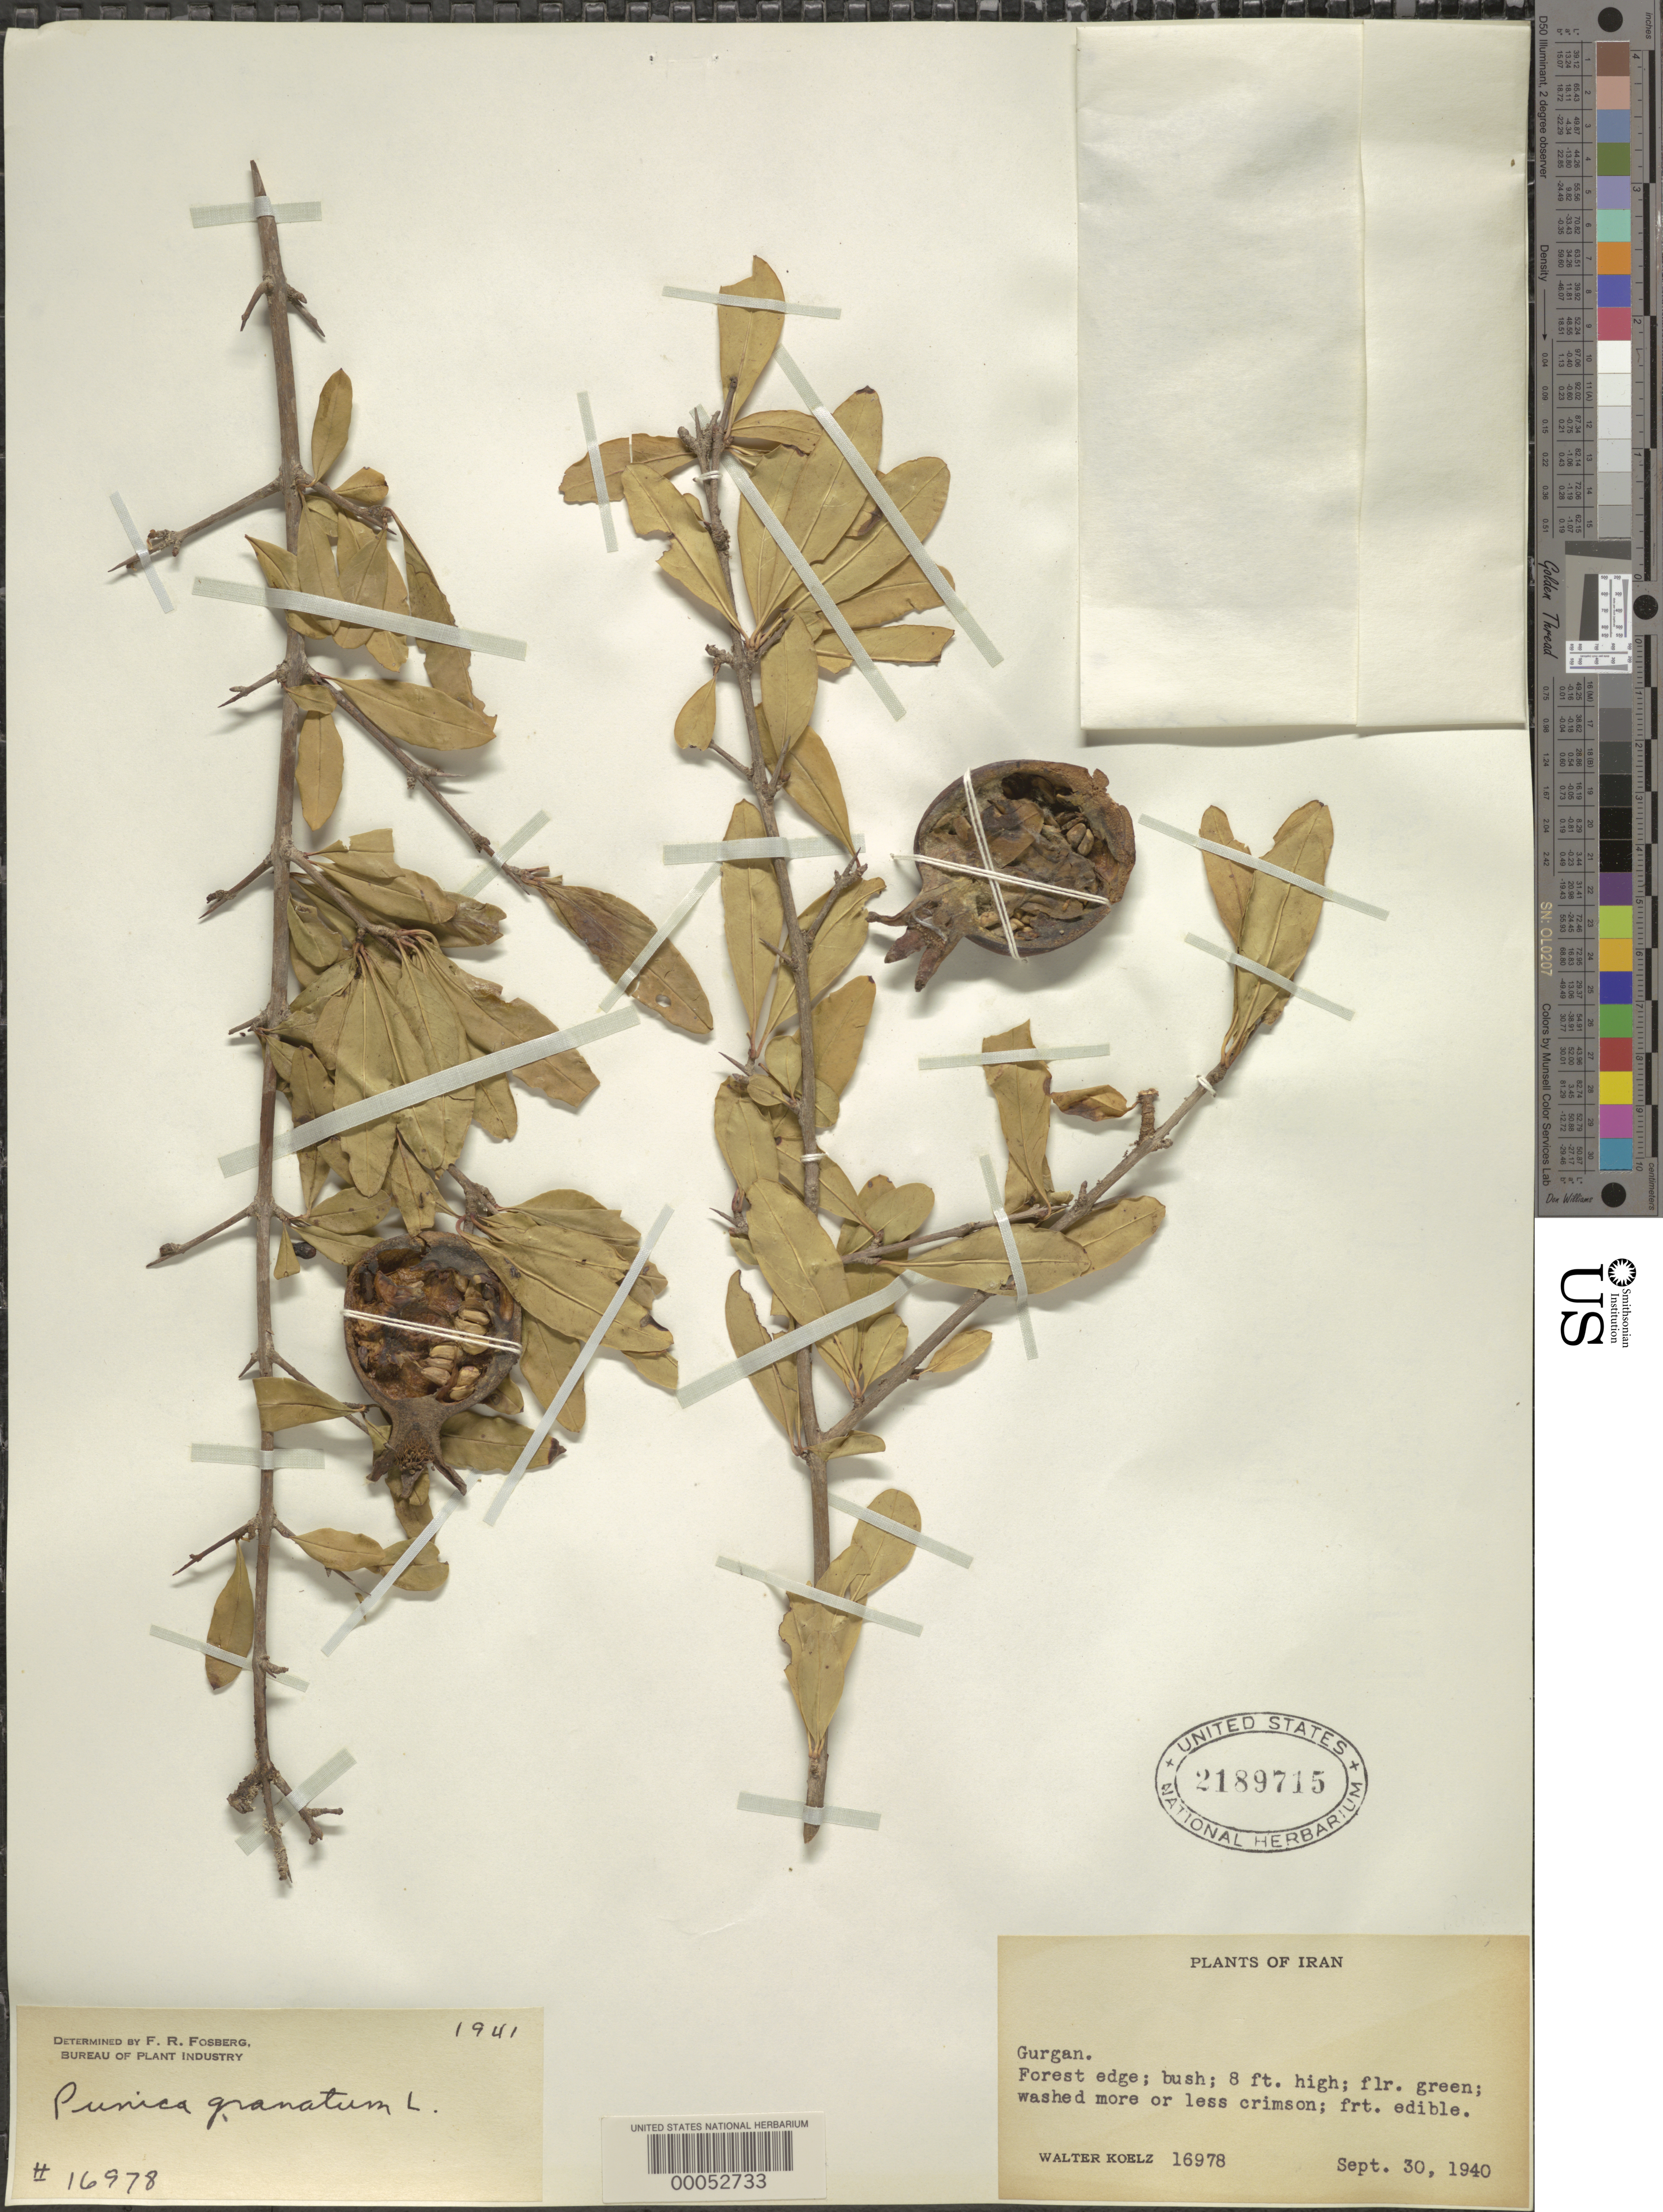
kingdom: Plantae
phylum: Tracheophyta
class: Magnoliopsida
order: Myrtales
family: Lythraceae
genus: Punica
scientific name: Punica granatum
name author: L.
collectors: W. N. Koelz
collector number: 16978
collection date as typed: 30 Sep 1940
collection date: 1940-09-30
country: Iran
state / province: Golestan / Mazandaran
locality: Gurgan, forest edge.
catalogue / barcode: US 2189715